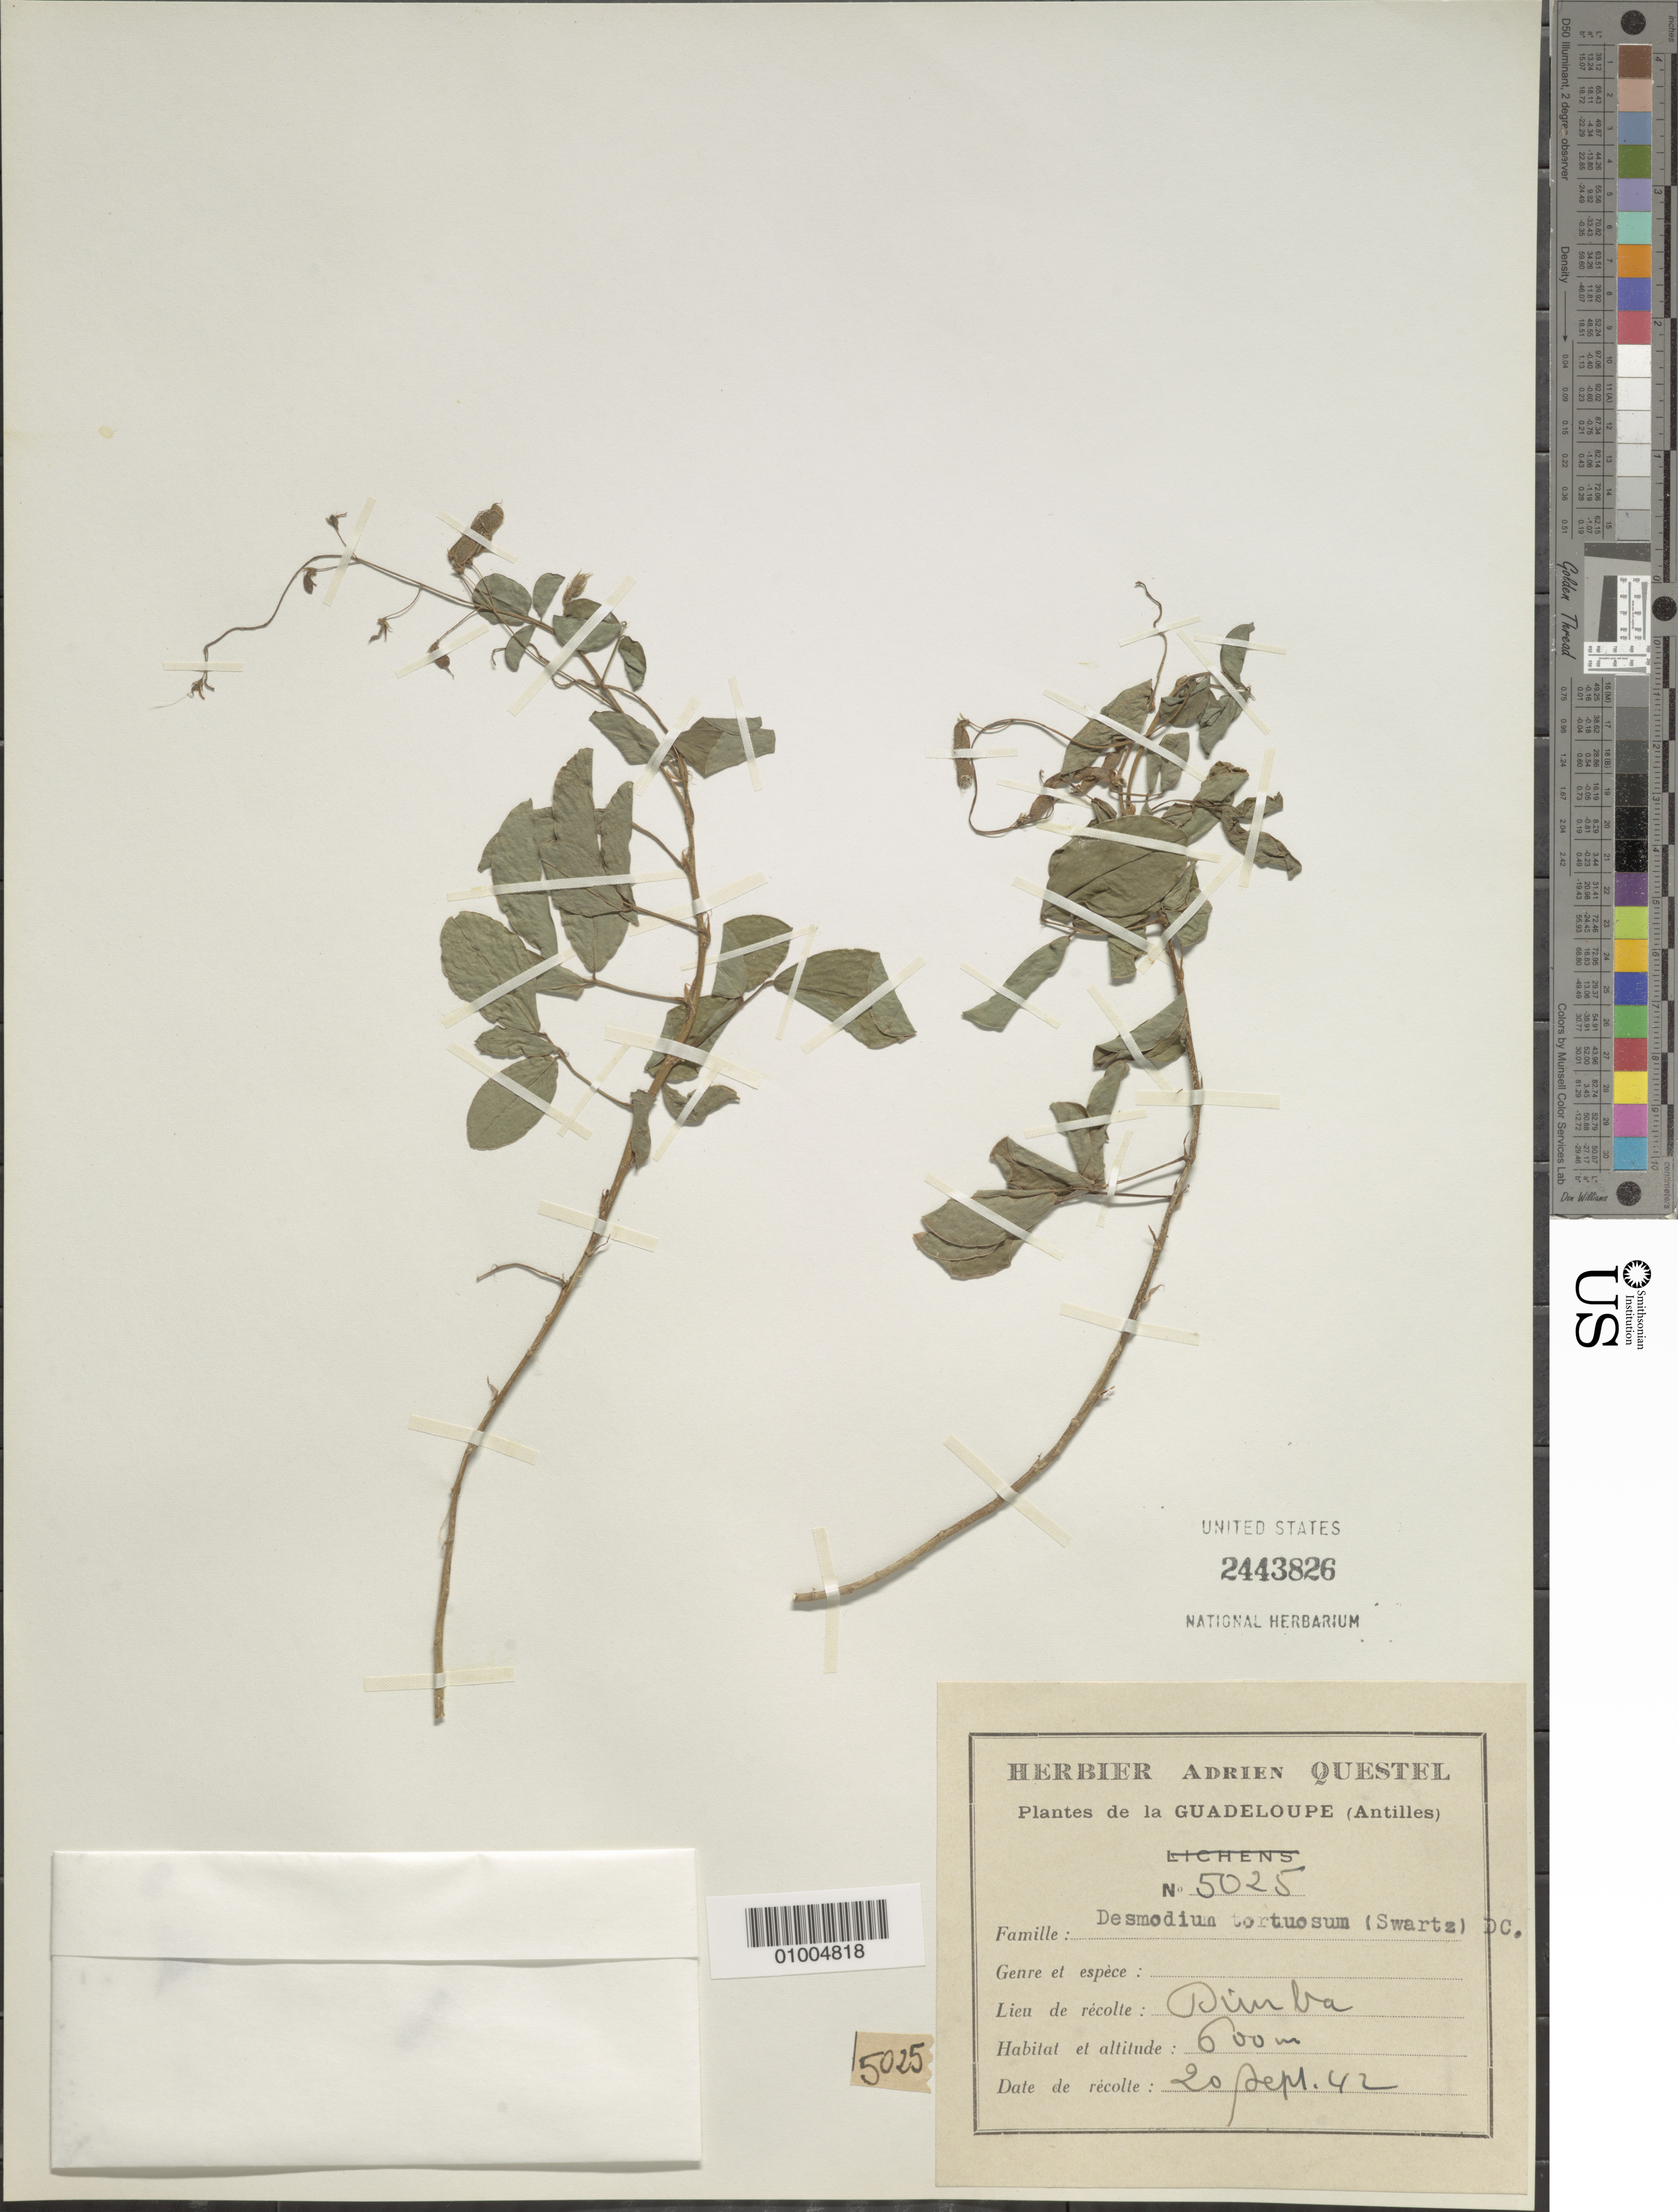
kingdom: Plantae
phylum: Tracheophyta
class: Magnoliopsida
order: Fabales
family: Fabaceae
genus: Desmodium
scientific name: Desmodium tortuosum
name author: (Sw.) DC.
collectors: A. Questel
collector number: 5025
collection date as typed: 20 Sep 1942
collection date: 1942-09-20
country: Guadeloupe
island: Basse Terre [Guadeloupe]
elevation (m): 600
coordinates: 0 N, 0 E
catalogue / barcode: US 2443826